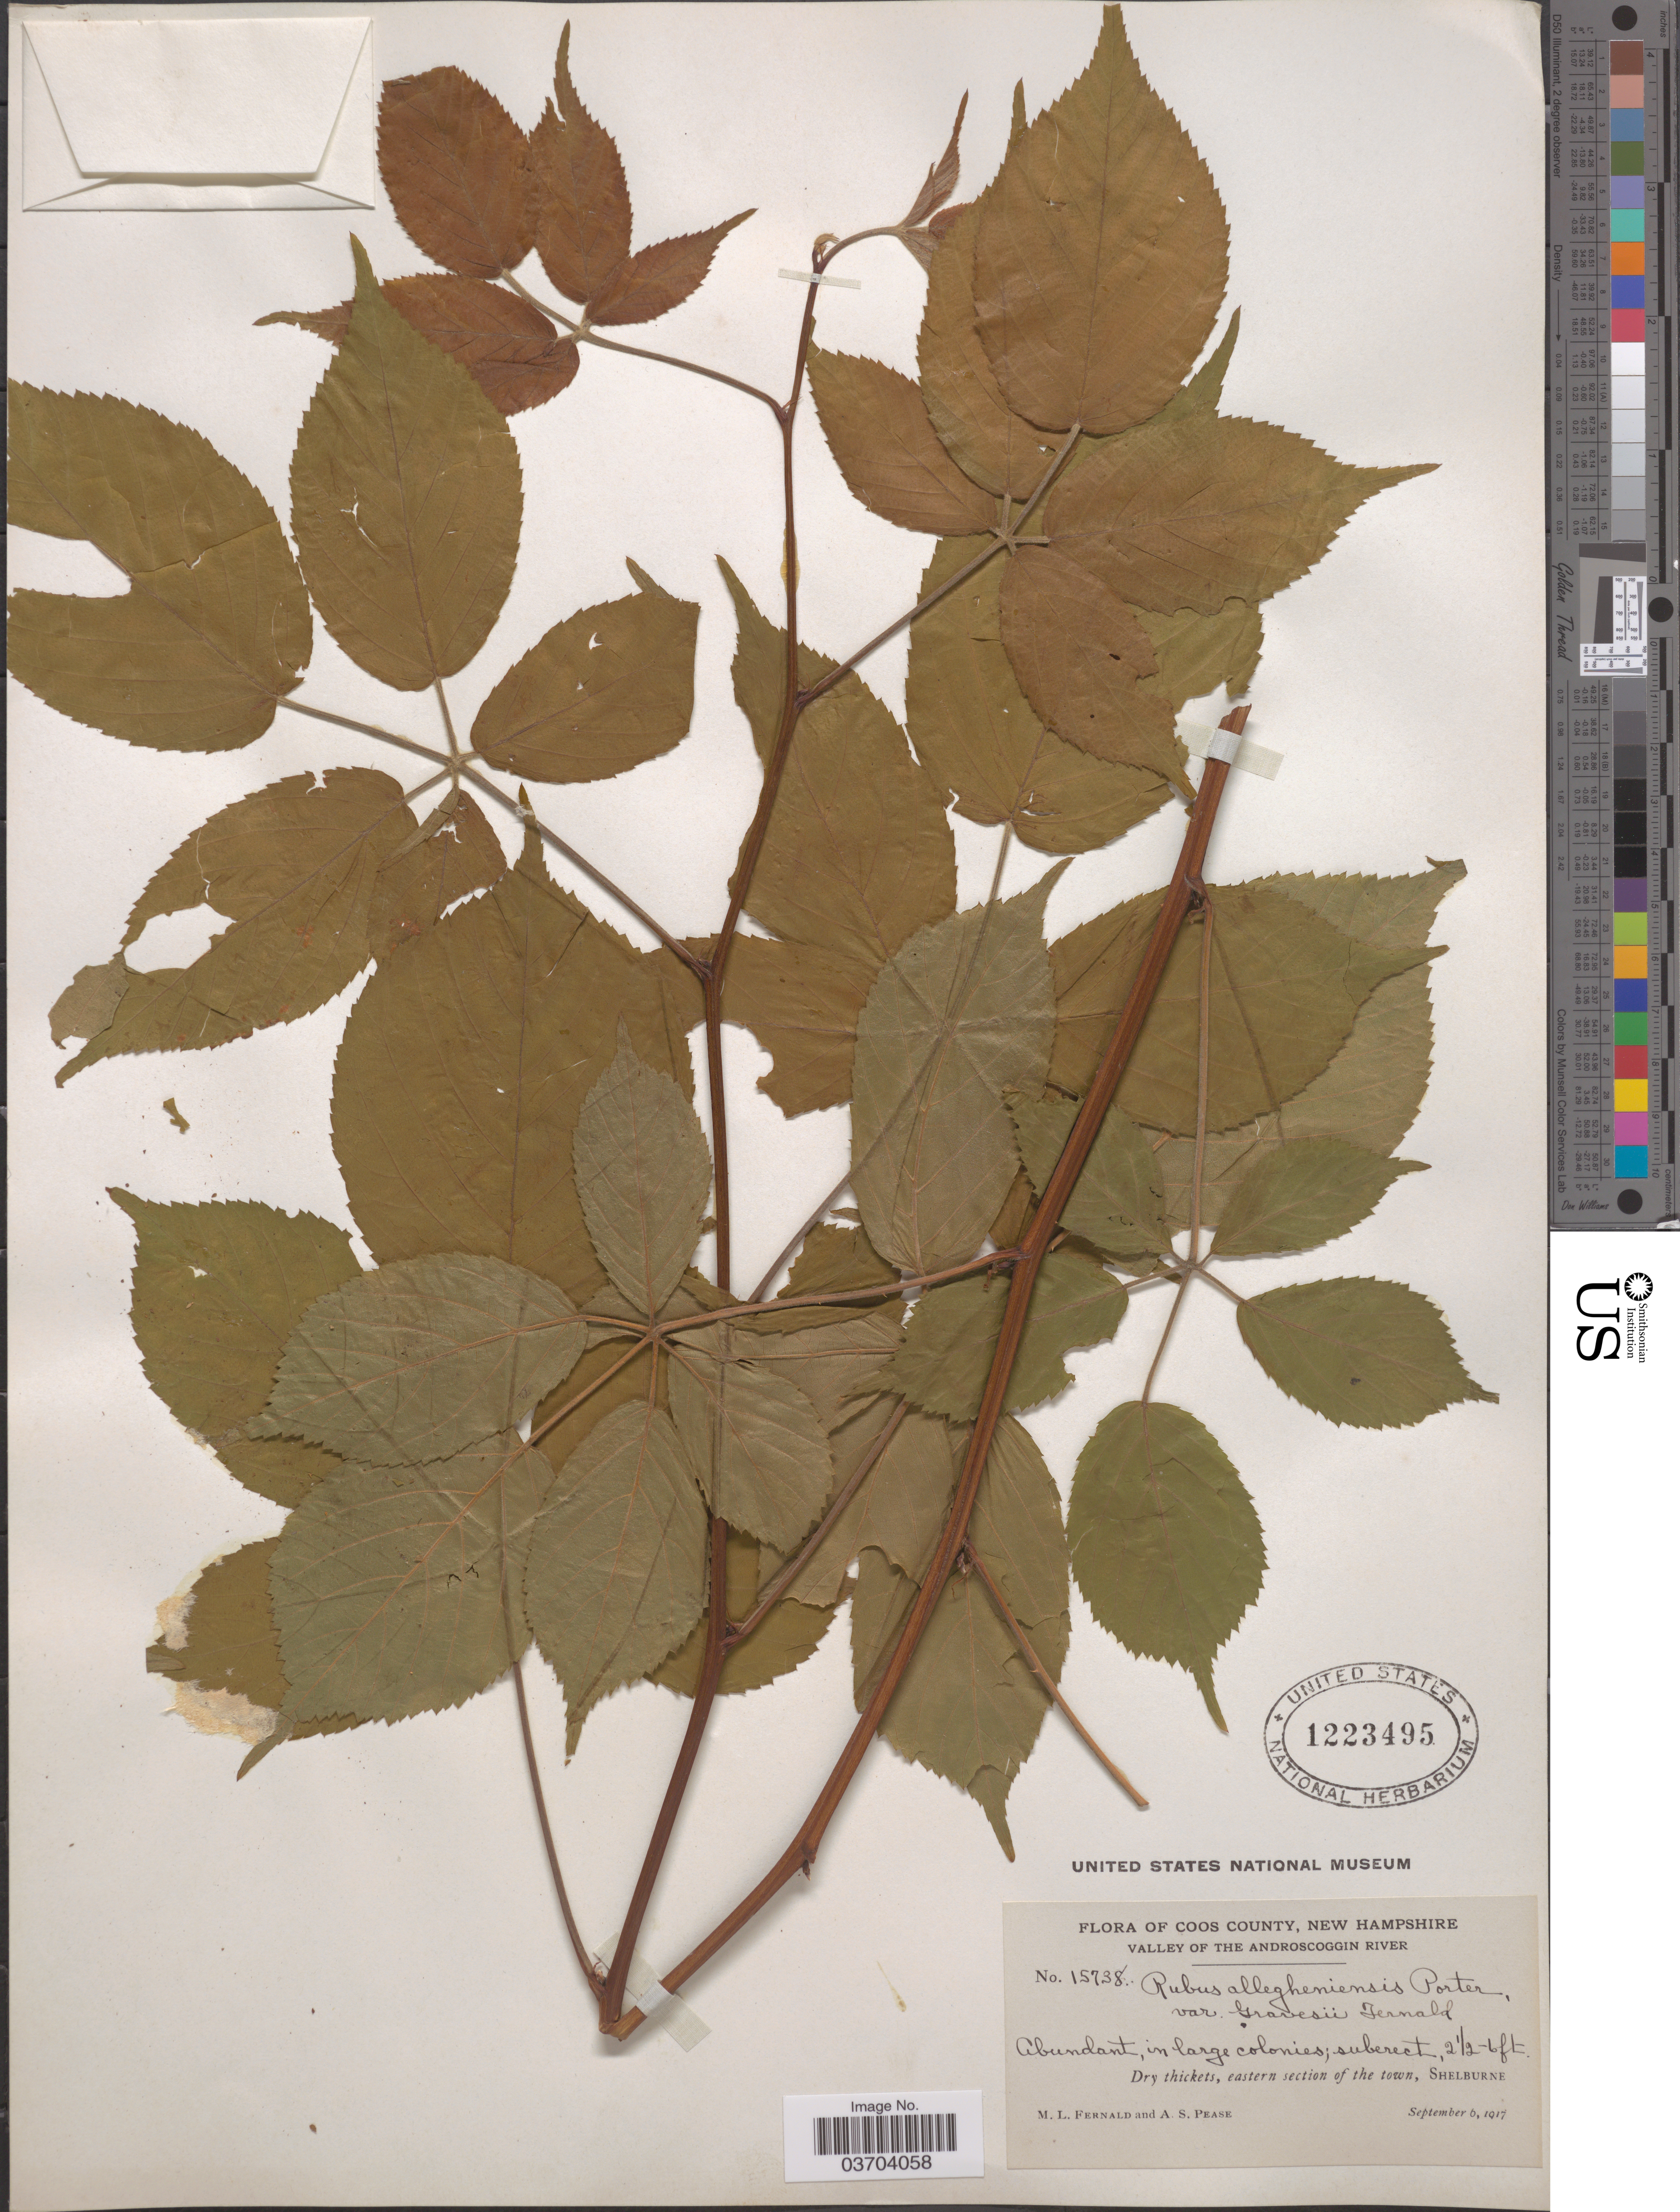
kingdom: Plantae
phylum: Tracheophyta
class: Magnoliopsida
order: Rosales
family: Rosaceae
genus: Rubus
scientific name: Rubus allegheniensis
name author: Porter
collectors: M. L. Fernald & A. S. Pease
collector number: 15738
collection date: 1917-09-06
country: United States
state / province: New Hampshire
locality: Coos County. Valley of The Androscoggin River. Eastern section of the town, Shelburne.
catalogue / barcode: US 1223495